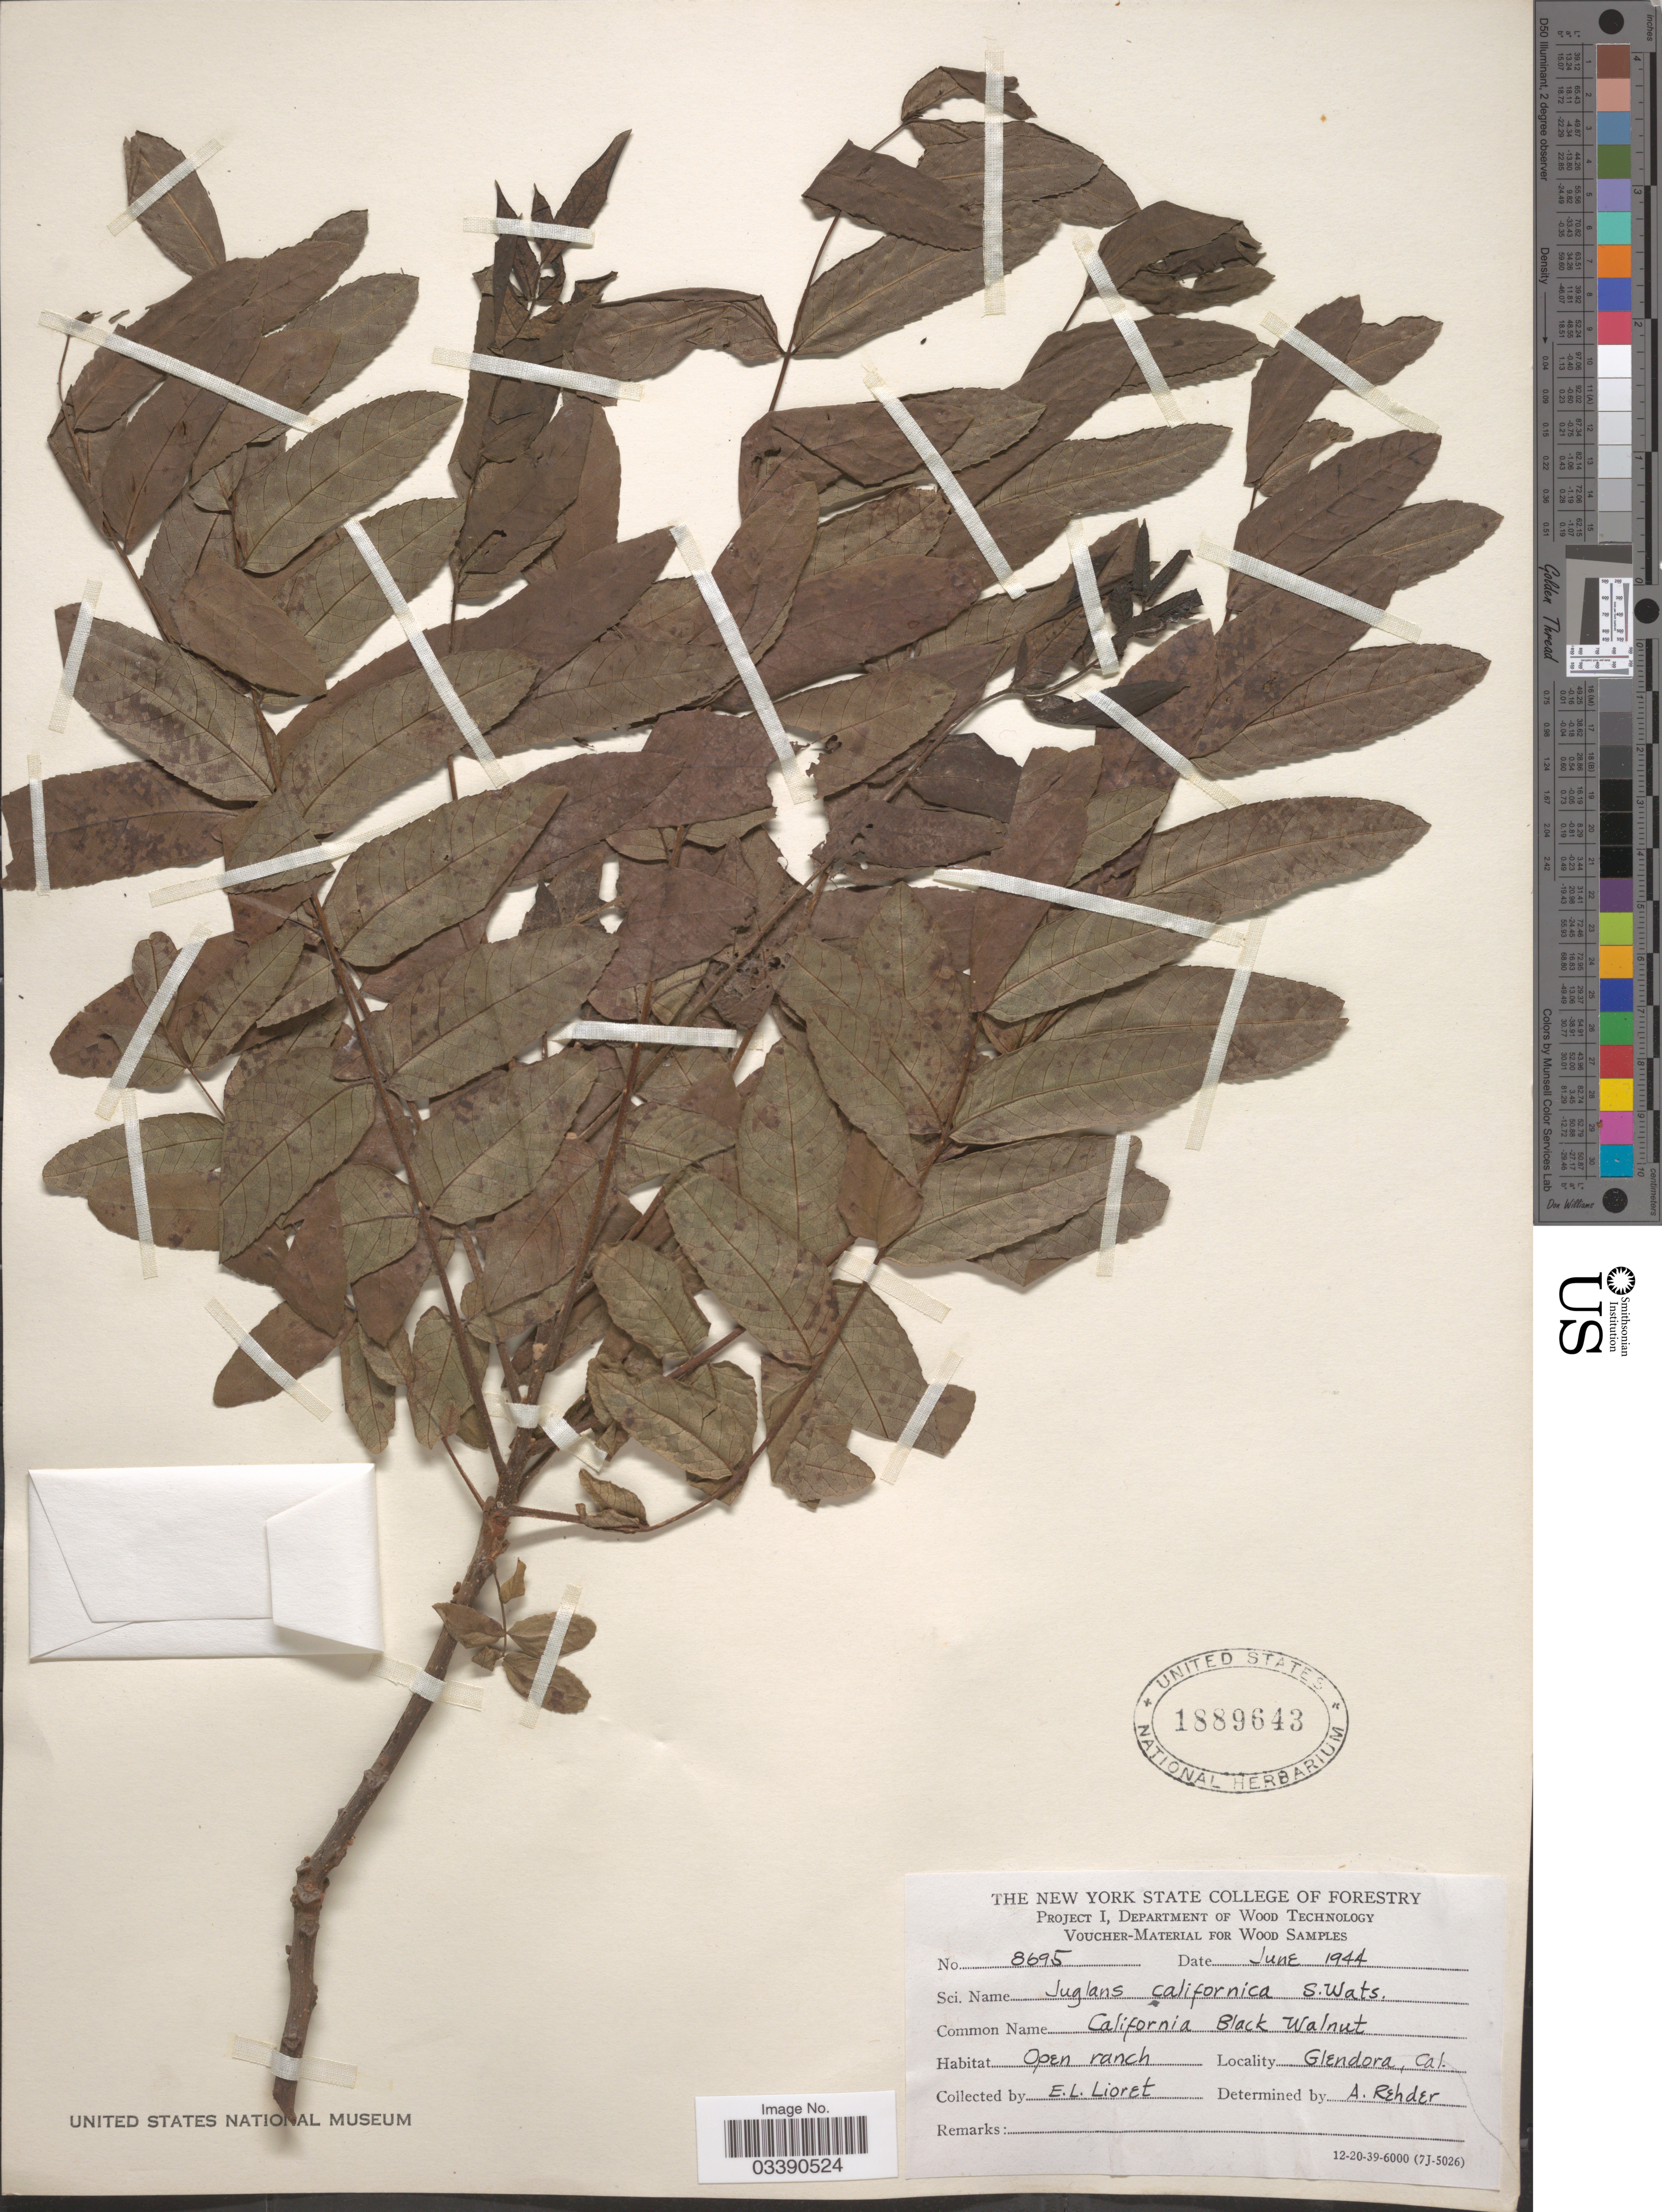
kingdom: Plantae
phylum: Tracheophyta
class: Magnoliopsida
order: Fagales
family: Juglandaceae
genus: Juglans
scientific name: Juglans californica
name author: S. Watson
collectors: E. Lioret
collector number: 8695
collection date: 1944-06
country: United States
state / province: California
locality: Open ranch. Glendora, Cal.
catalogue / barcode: US 1889643